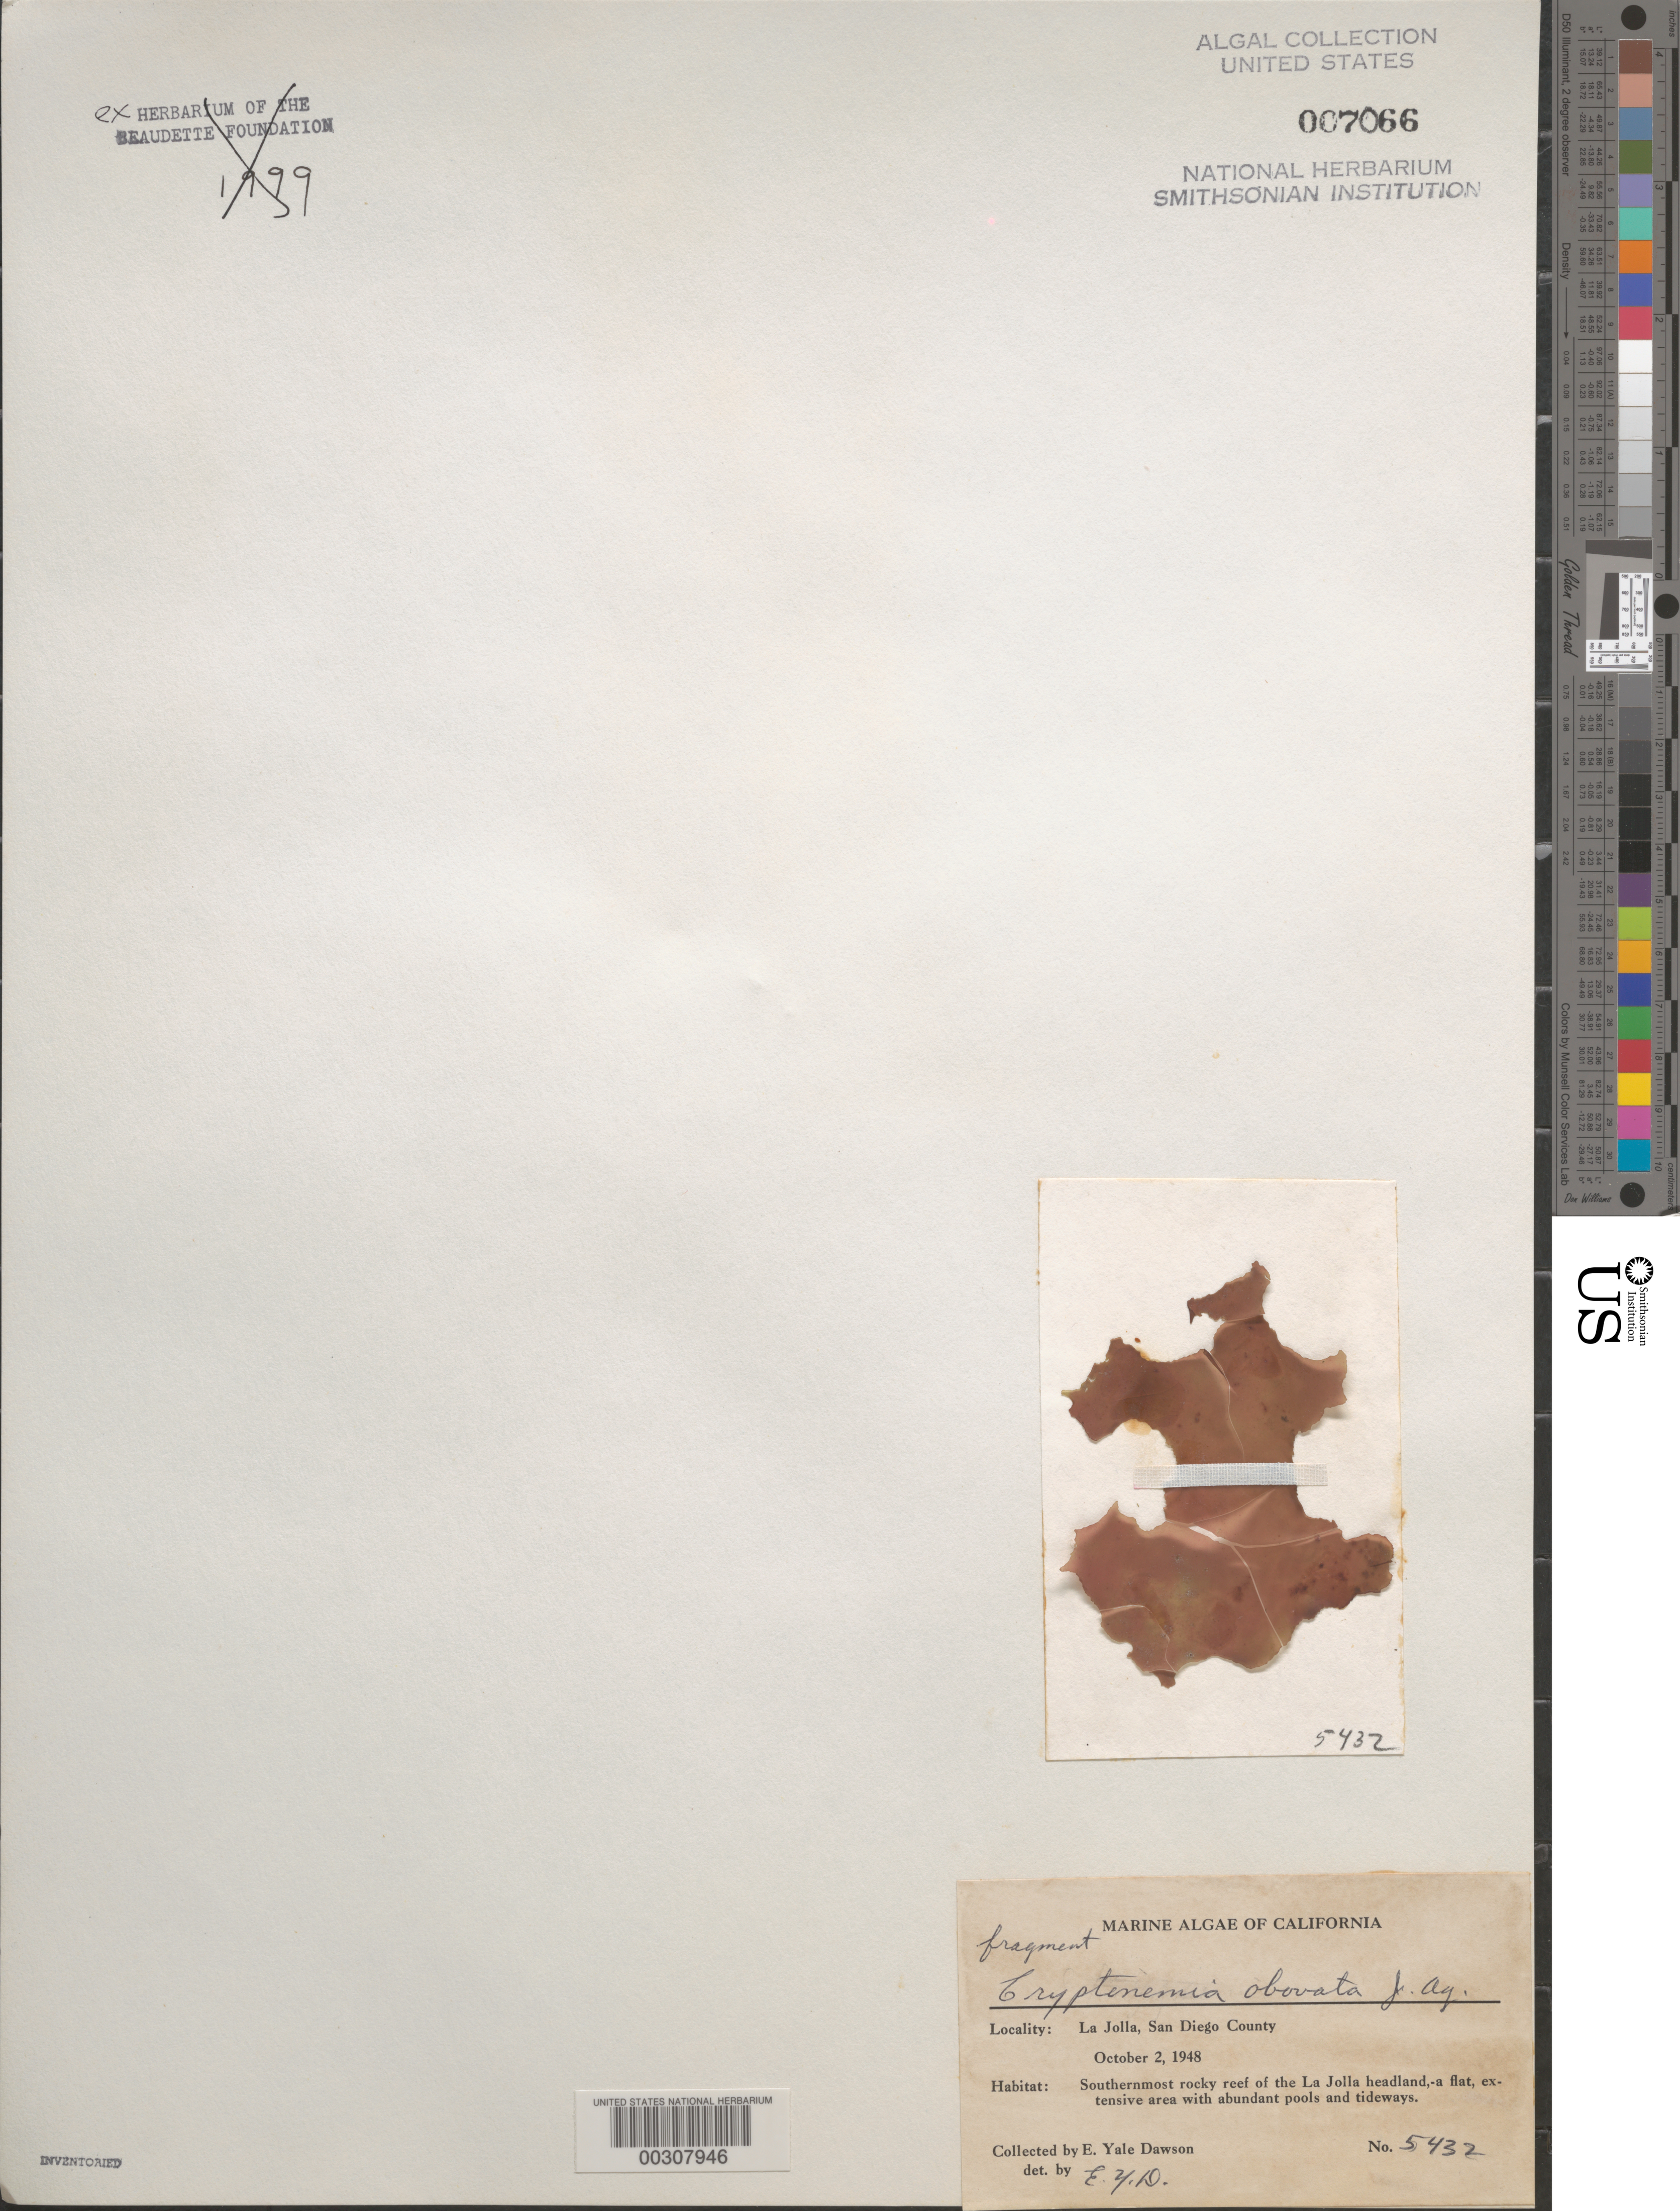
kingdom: Plantae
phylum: Rhodophyta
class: Florideophyceae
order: Halymeniales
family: Halymeniaceae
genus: Cryptonemia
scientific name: Cryptonemia obovata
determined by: Dawson, E. Y.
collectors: E. Y. Dawson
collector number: EYD 5432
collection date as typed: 02 Oct 1948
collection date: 1948-10-02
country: United States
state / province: California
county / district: San Diego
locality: La Jolla, La Jolla headland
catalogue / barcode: US 7066